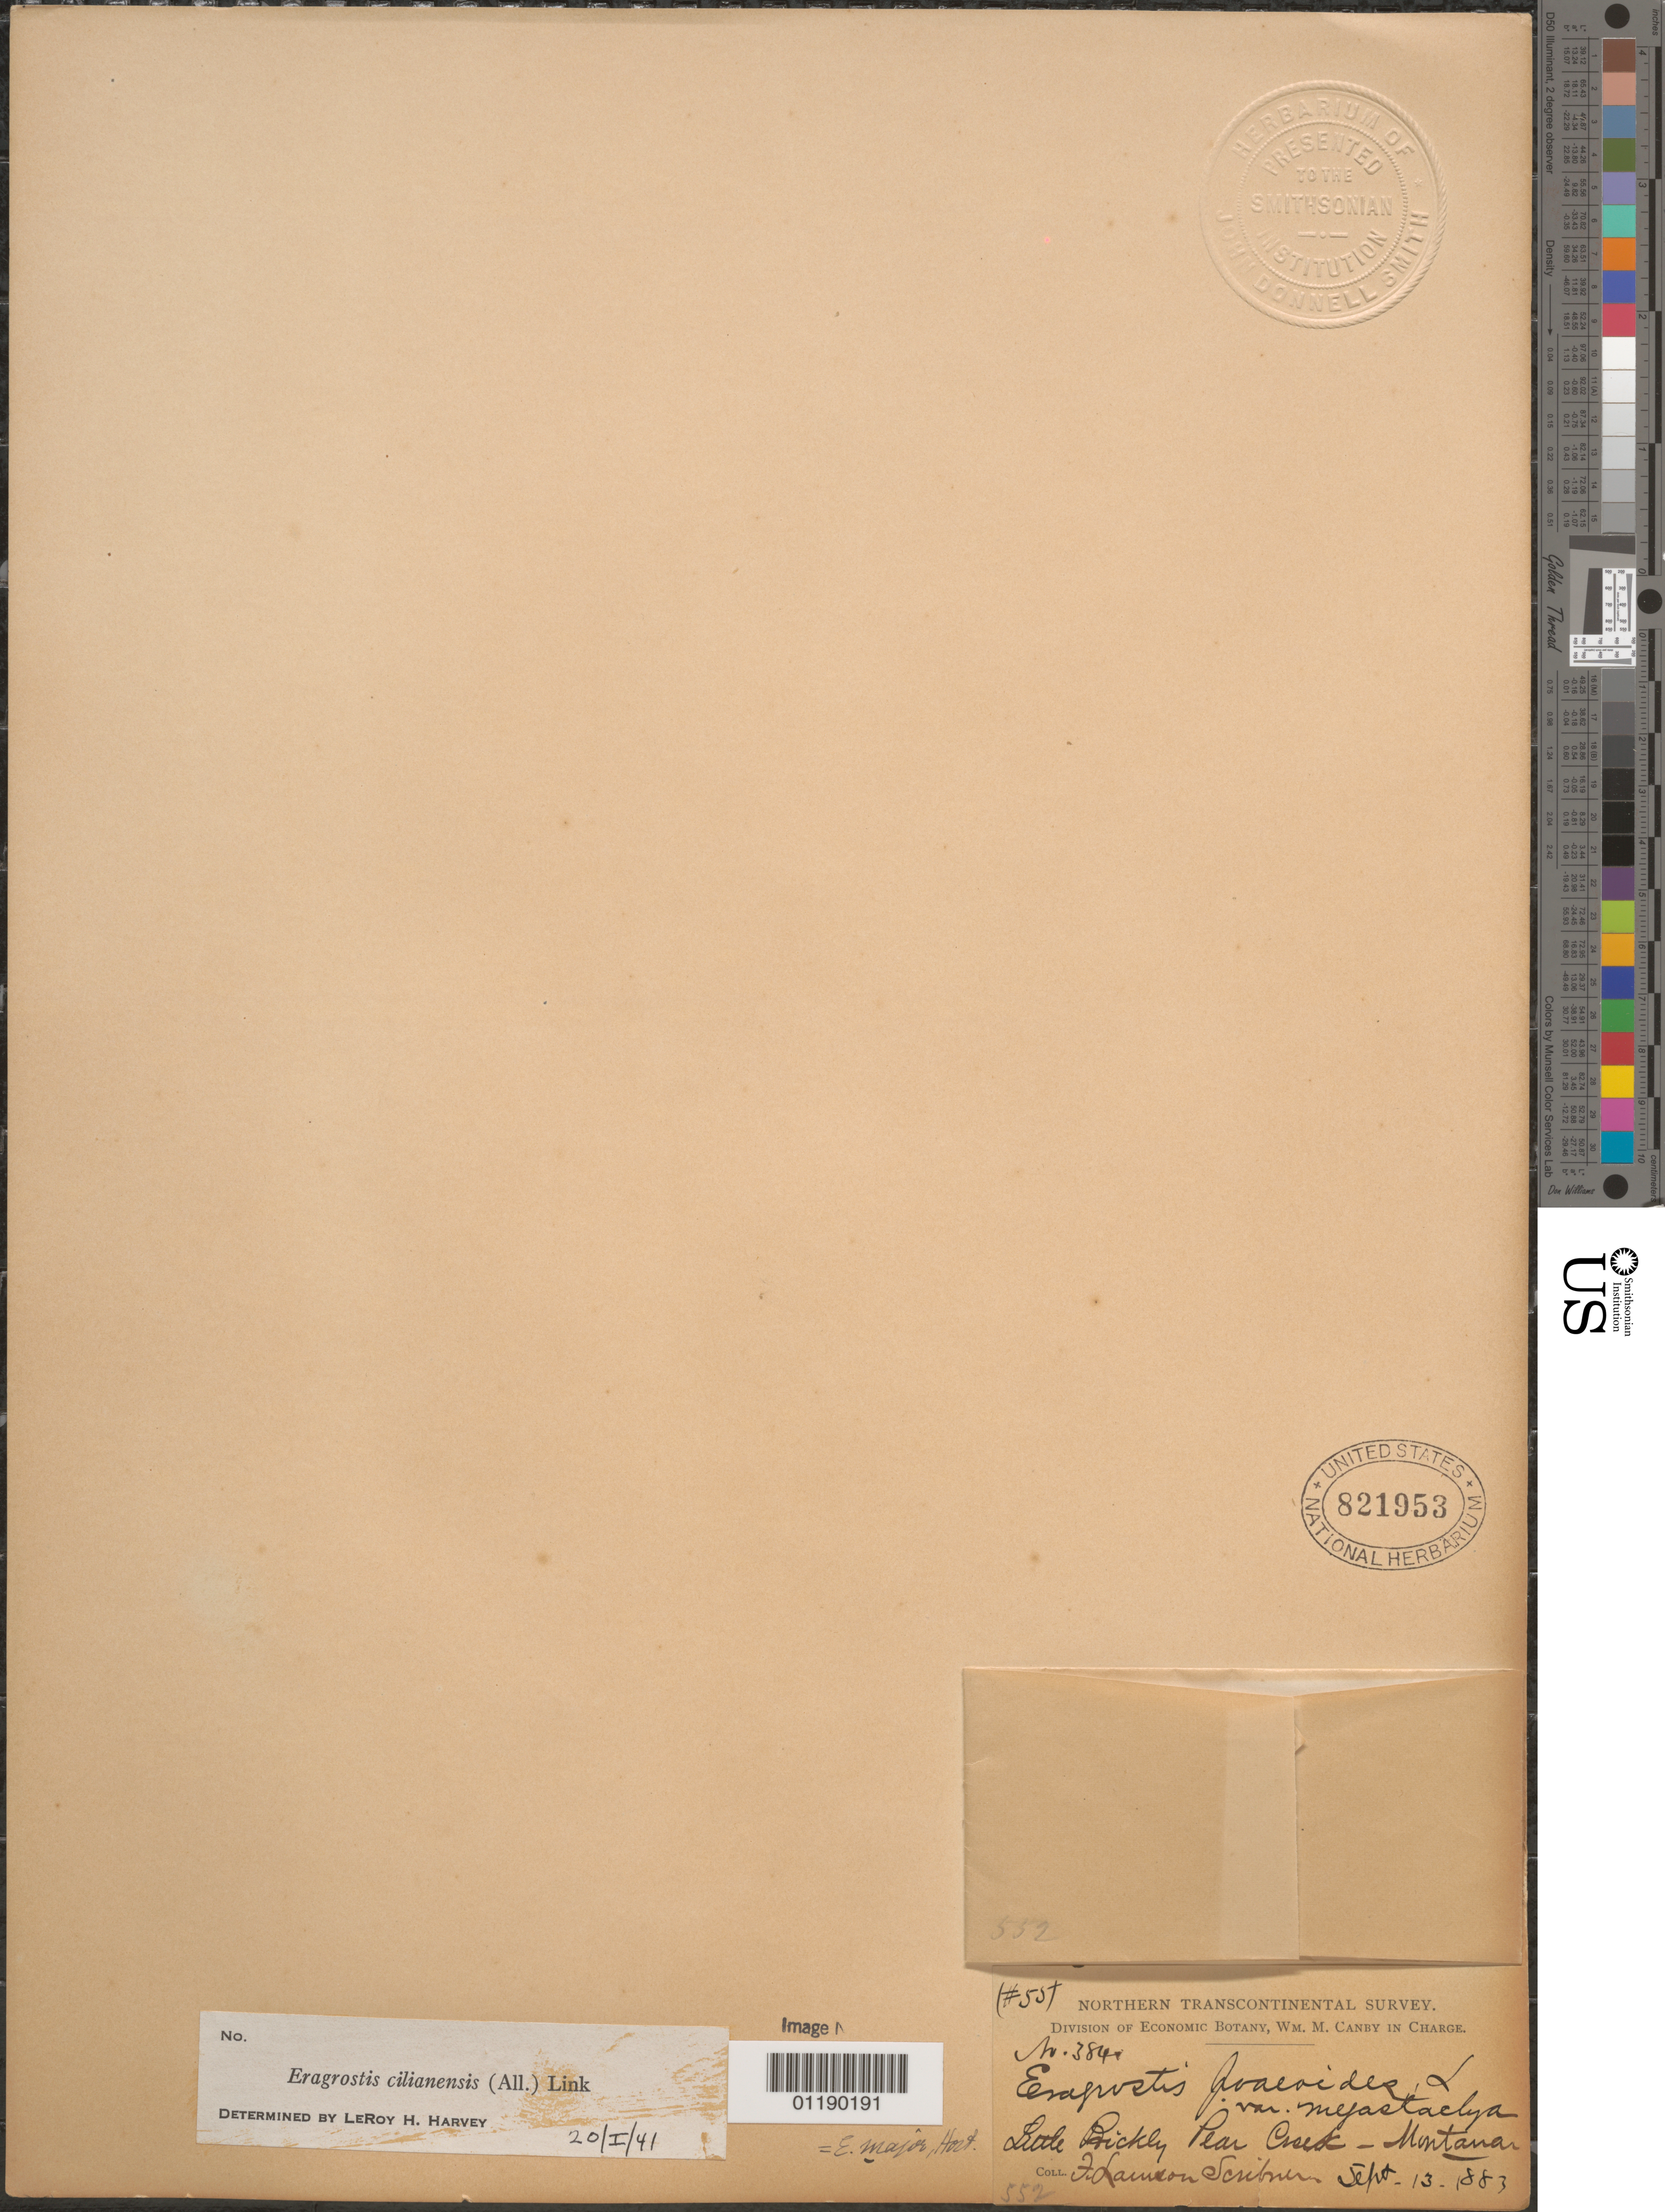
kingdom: Plantae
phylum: Tracheophyta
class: Liliopsida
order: Poales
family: Poaceae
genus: Eragrostis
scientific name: Eragrostis cilianensis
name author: (All.) Vignolo ex Janch.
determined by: Harvey, L. H.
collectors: F. L. Scribner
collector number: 384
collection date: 1883-09-13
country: United States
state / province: Montana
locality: Little Prickly Pear Creek.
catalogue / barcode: US 821953